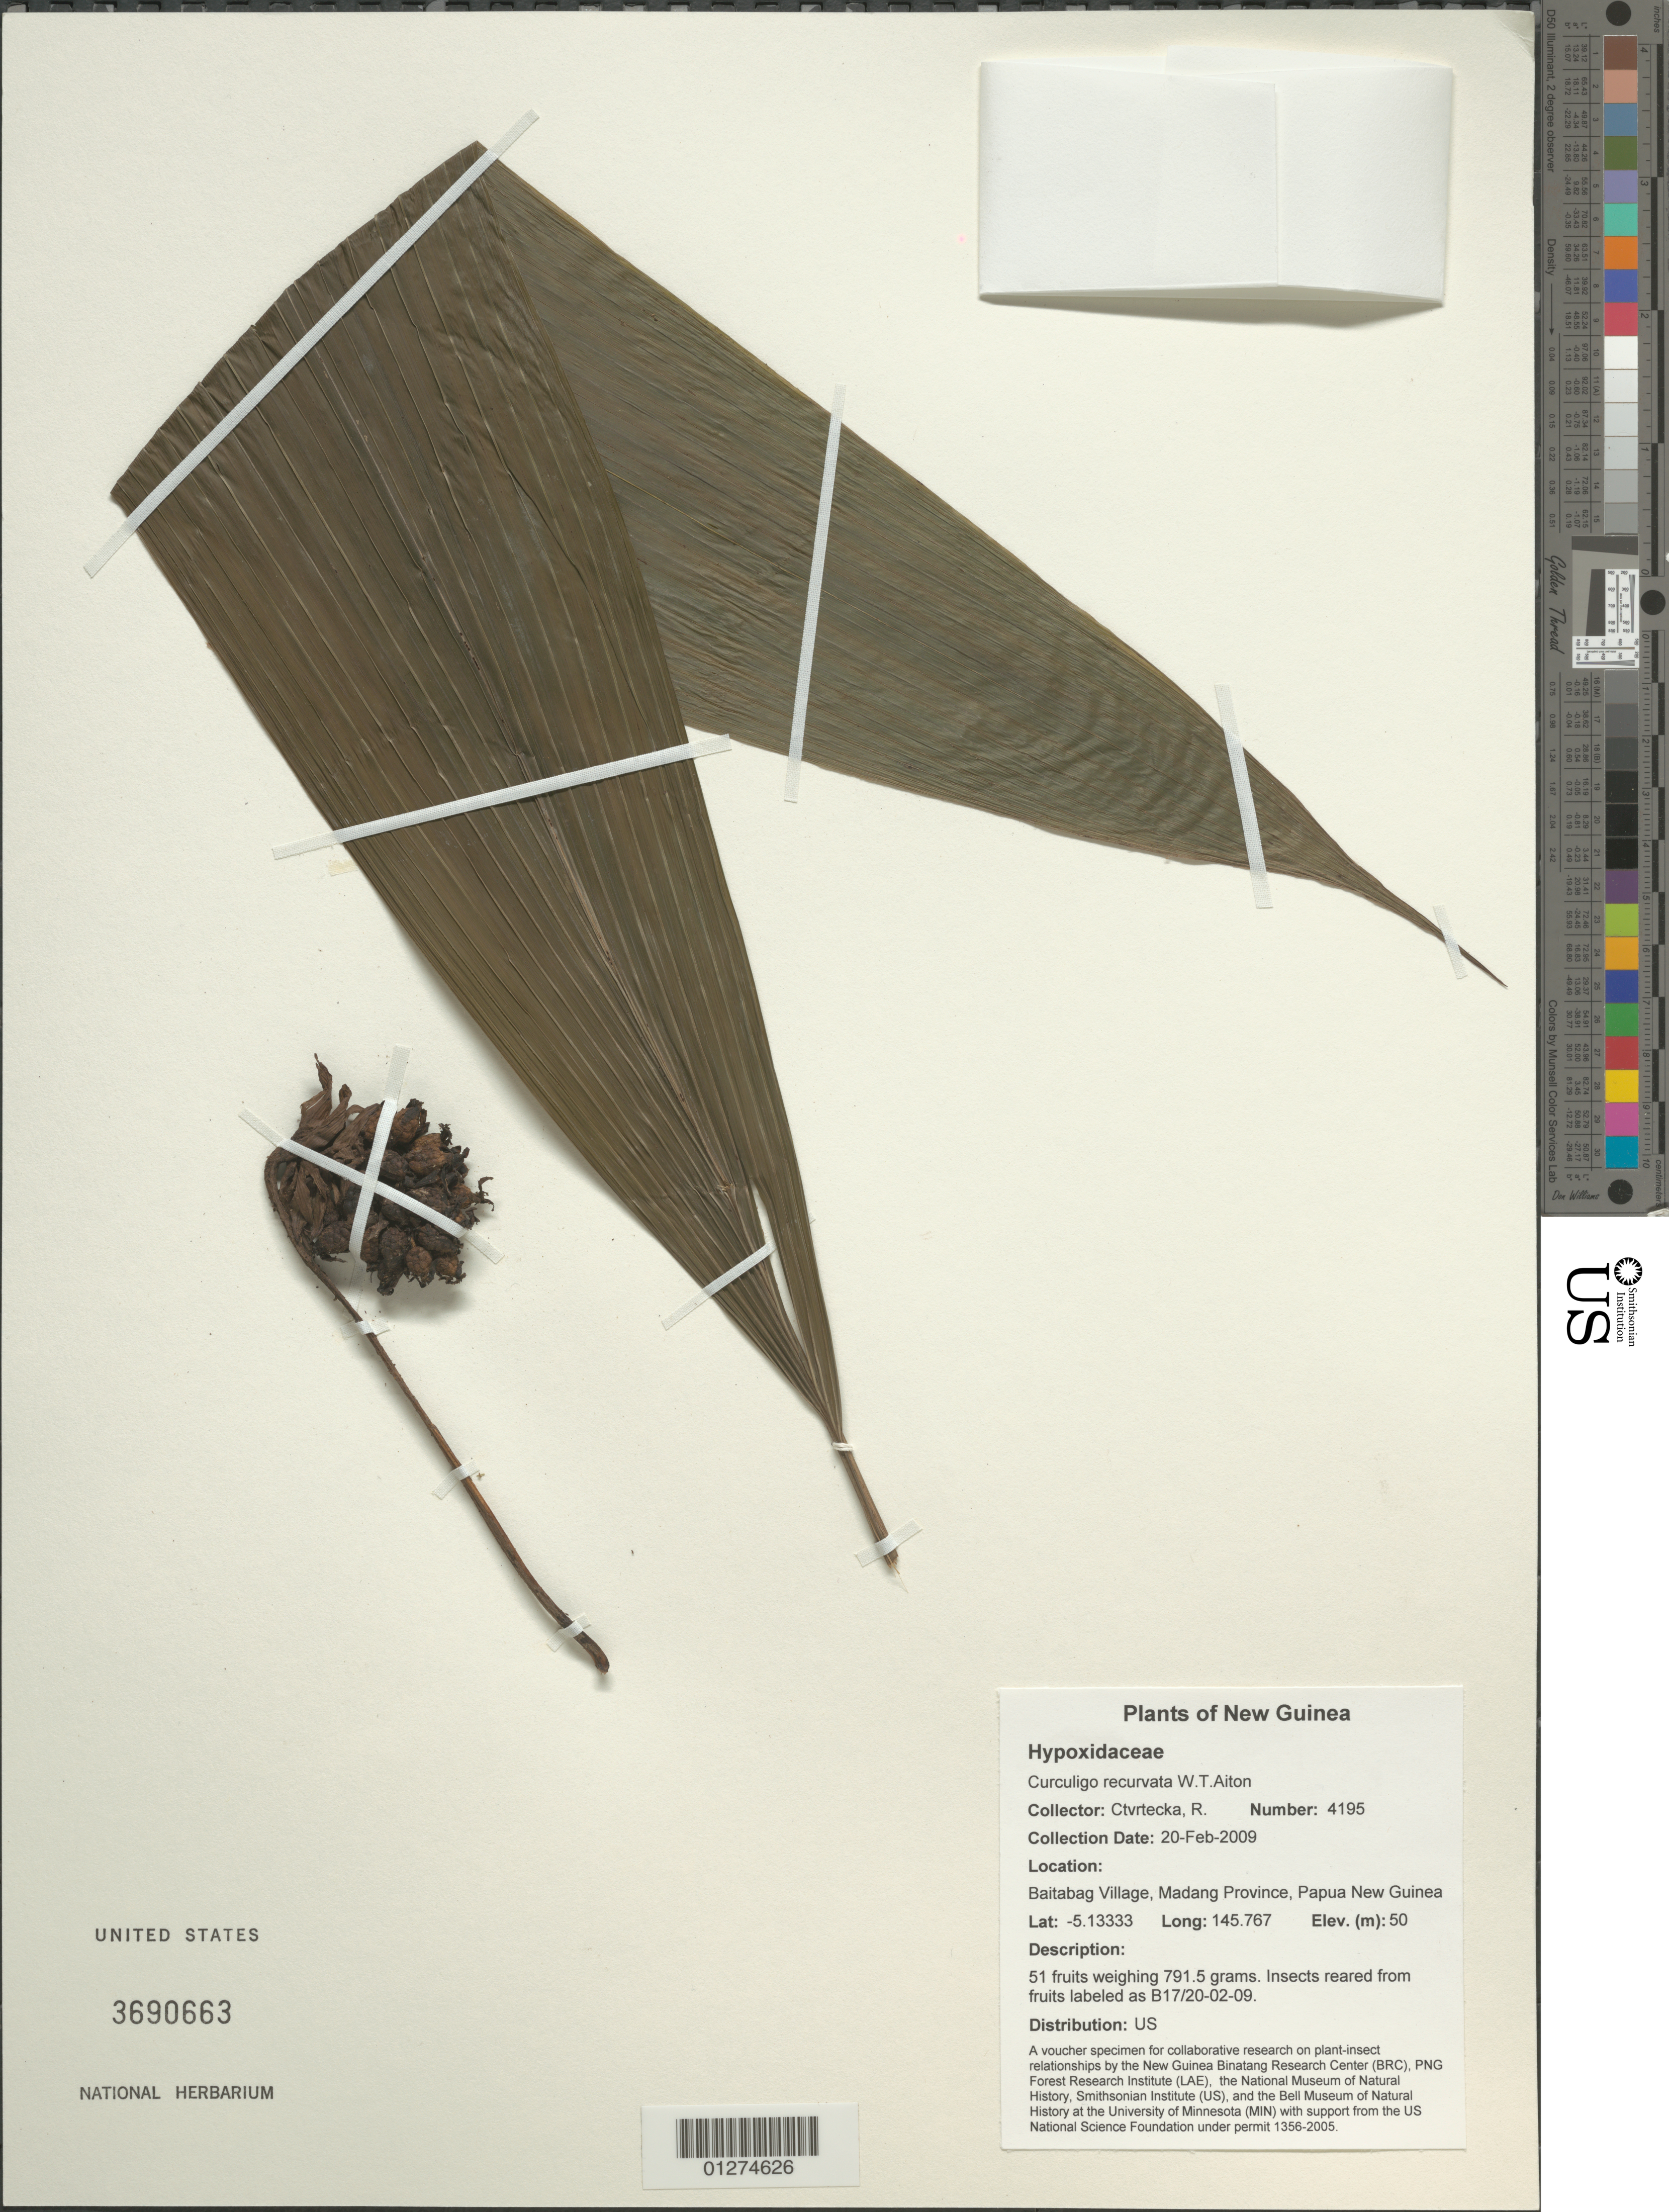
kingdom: Plantae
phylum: Tracheophyta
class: Liliopsida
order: Asparagales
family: Hypoxidaceae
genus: Curculigo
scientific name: Curculigo recurvata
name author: W.T. Aiton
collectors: R. Ctvrtecka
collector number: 4195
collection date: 2009-02-20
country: Papua New Guinea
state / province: Madang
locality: Baitabag village.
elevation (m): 50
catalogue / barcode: US 3690663